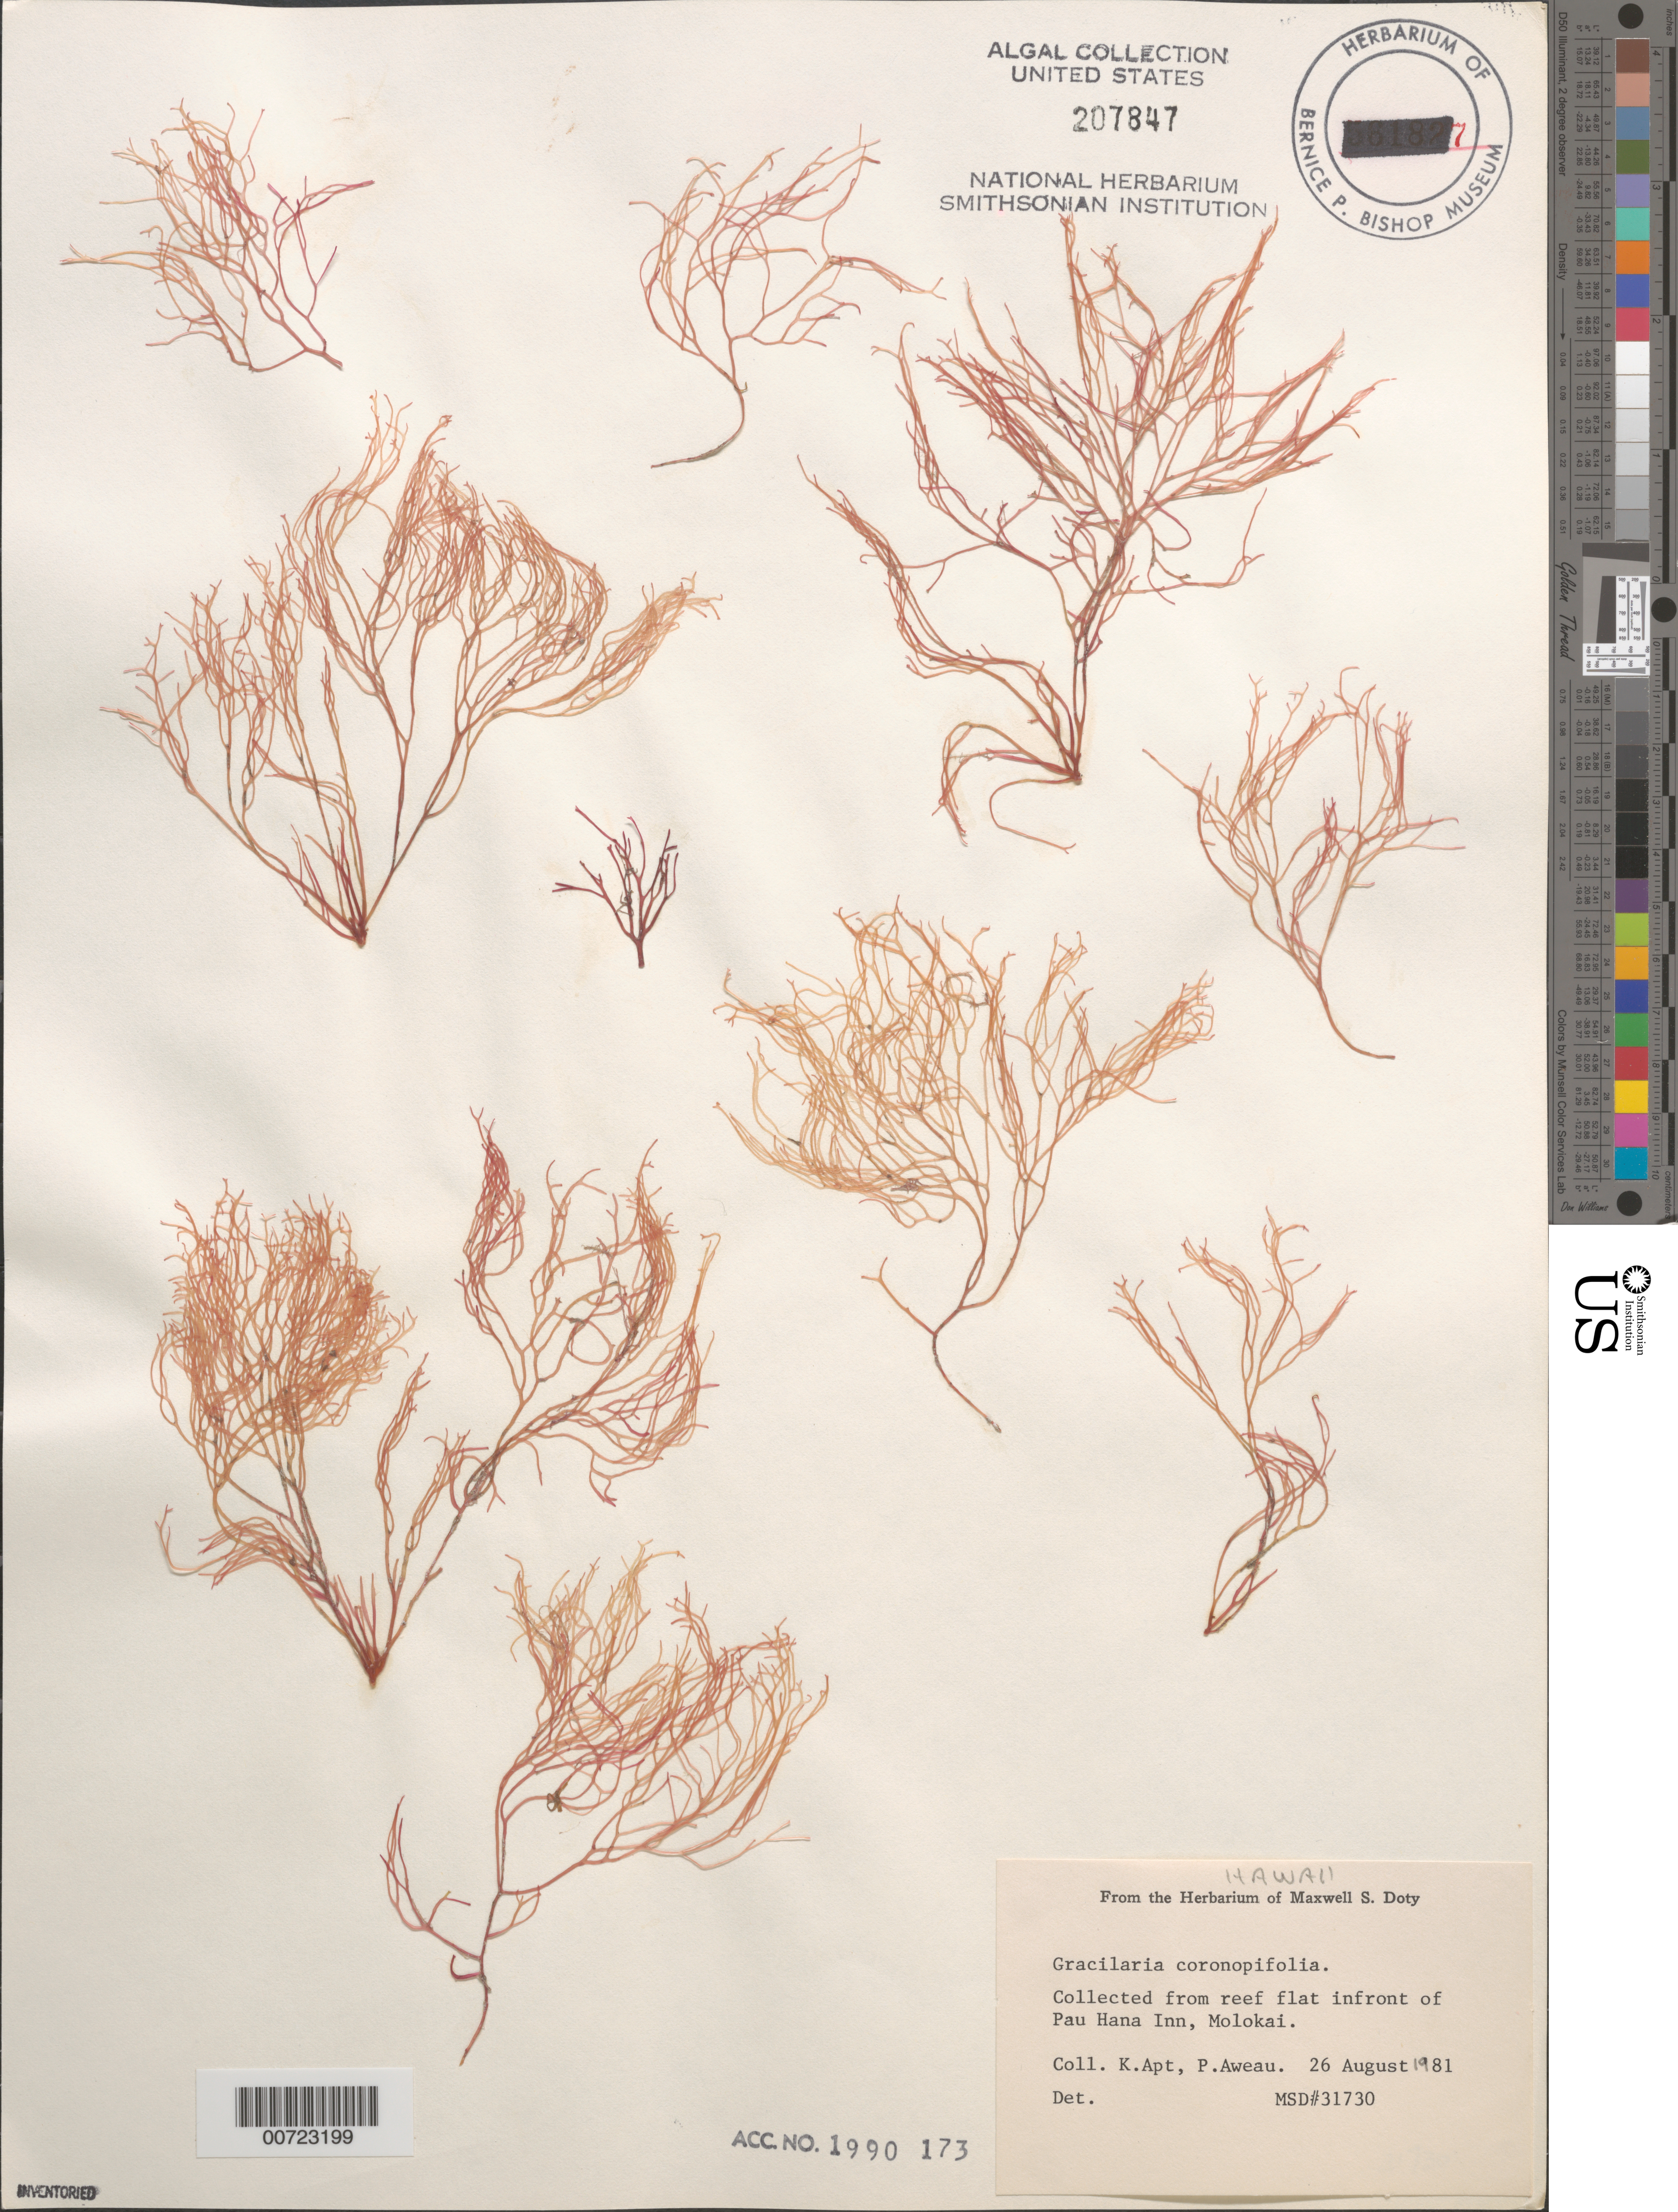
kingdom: Plantae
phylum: Rhodophyta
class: Florideophyceae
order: Gracilariales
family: Gracilariaceae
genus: Gracilaria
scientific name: Gracilaria coronopifolia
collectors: K. E. Apt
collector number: MSD 31730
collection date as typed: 26 Aug 1981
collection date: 1981-08-26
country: United States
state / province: Hawaii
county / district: Maui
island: Moloka'i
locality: Reef flat in front of Pau Hana Inn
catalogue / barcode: US 207847